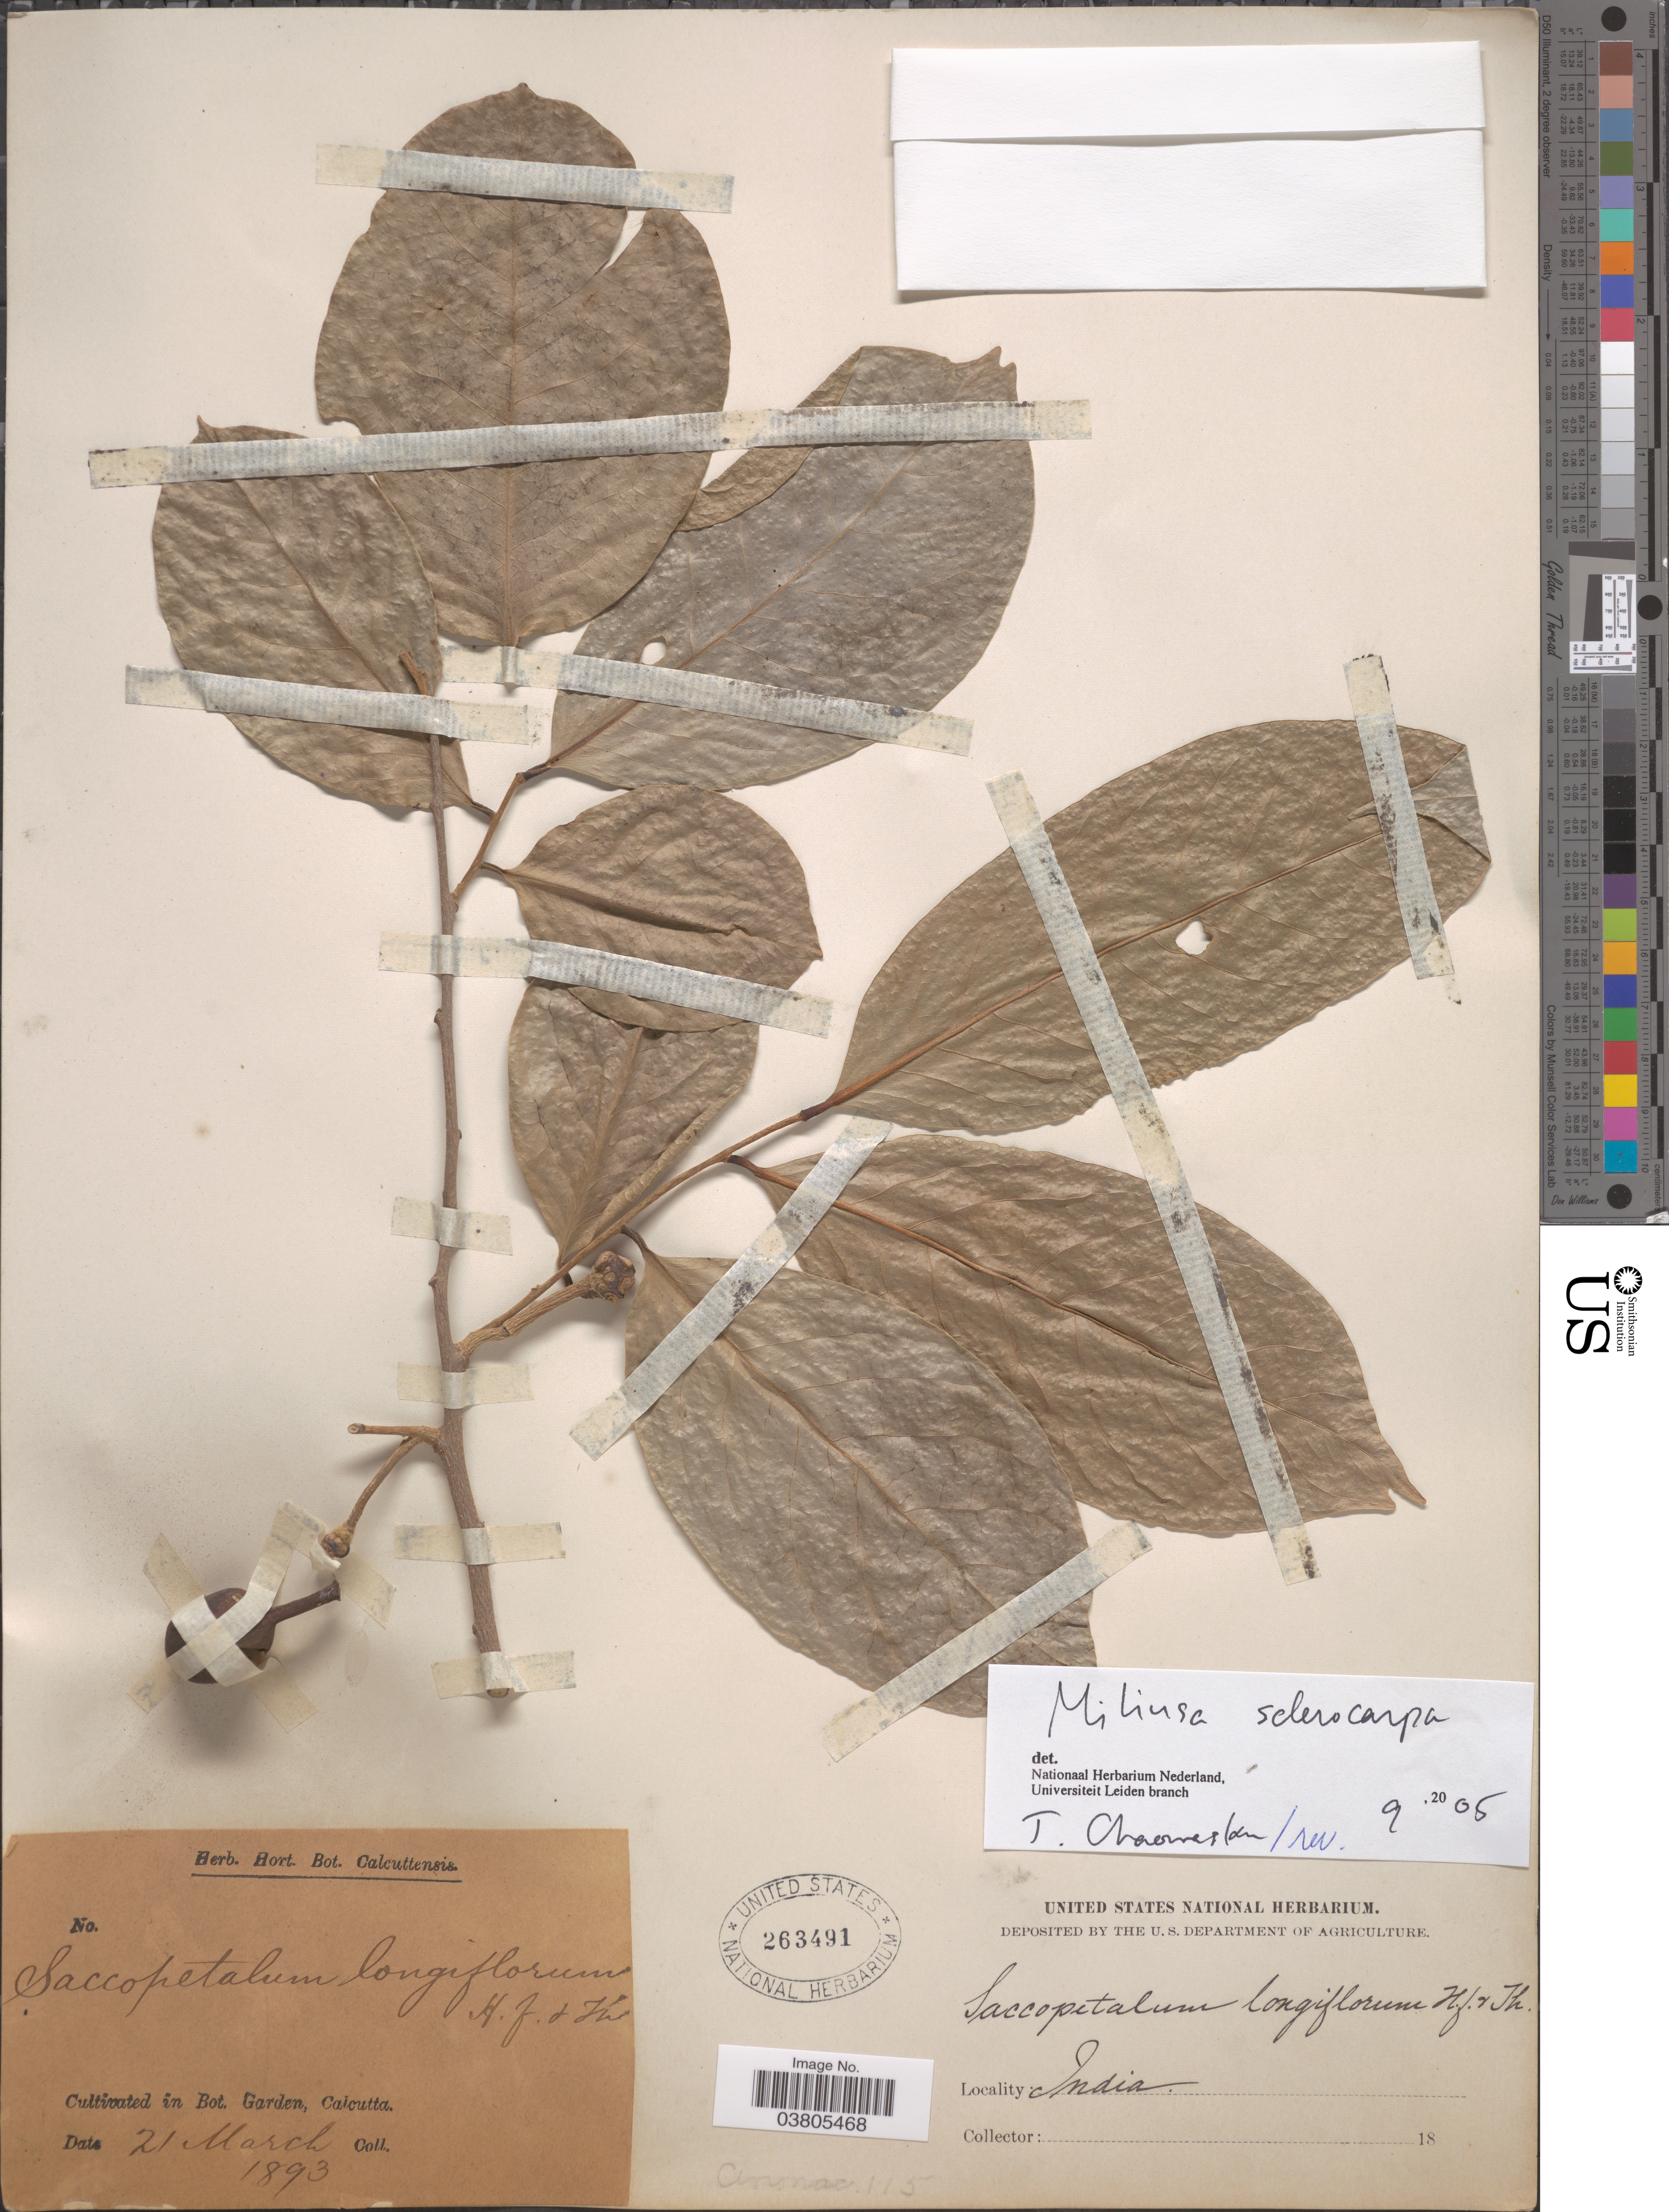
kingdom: Plantae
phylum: Tracheophyta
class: Magnoliopsida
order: Magnoliales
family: Annonaceae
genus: Miliusa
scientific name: Miliusa sclerocarpa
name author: Kurz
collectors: ex Herb. Hort. Bot. Calcuttensis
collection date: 1893-03-21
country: India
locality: In Bot. Garden, Calcutta.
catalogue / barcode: US 263491